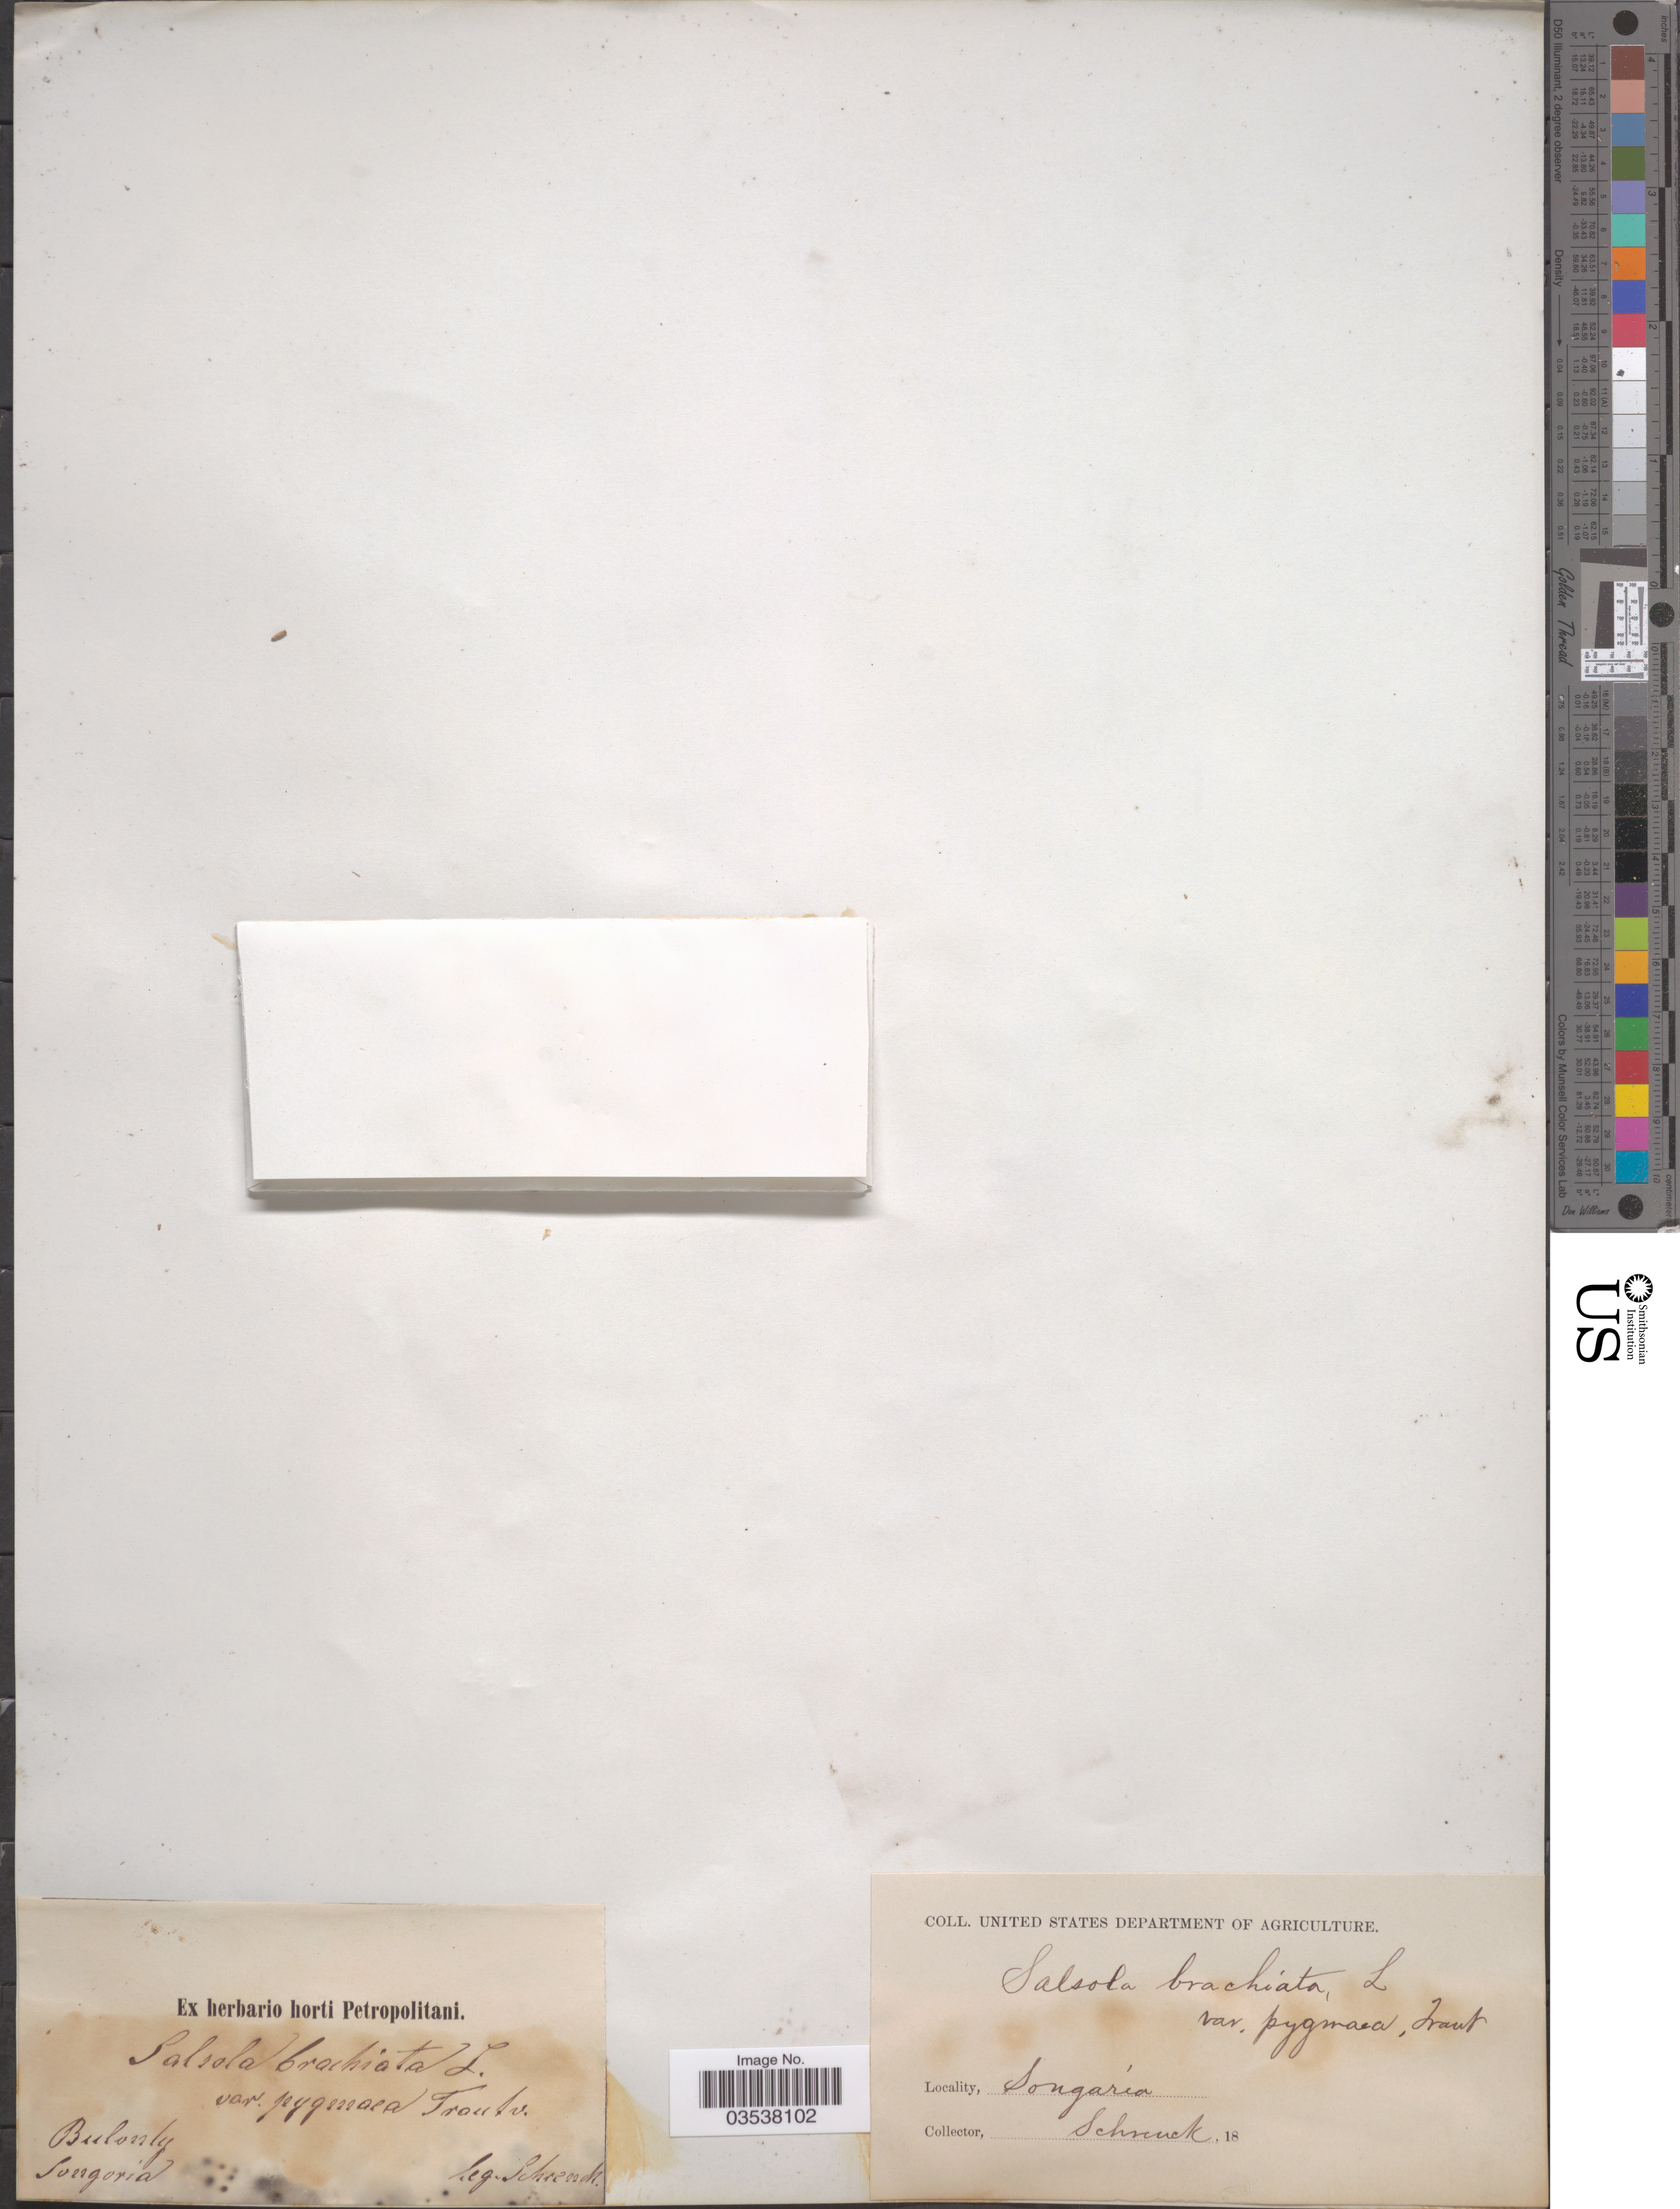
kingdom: Plantae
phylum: Tracheophyta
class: Magnoliopsida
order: Caryophyllales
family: Amaranthaceae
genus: Pyankovia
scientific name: Pyankovia brachiata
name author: (Pall.) Akhani & Roalson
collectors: -- Schrenck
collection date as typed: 18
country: Kazakhstan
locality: Songaria. Bulonly.